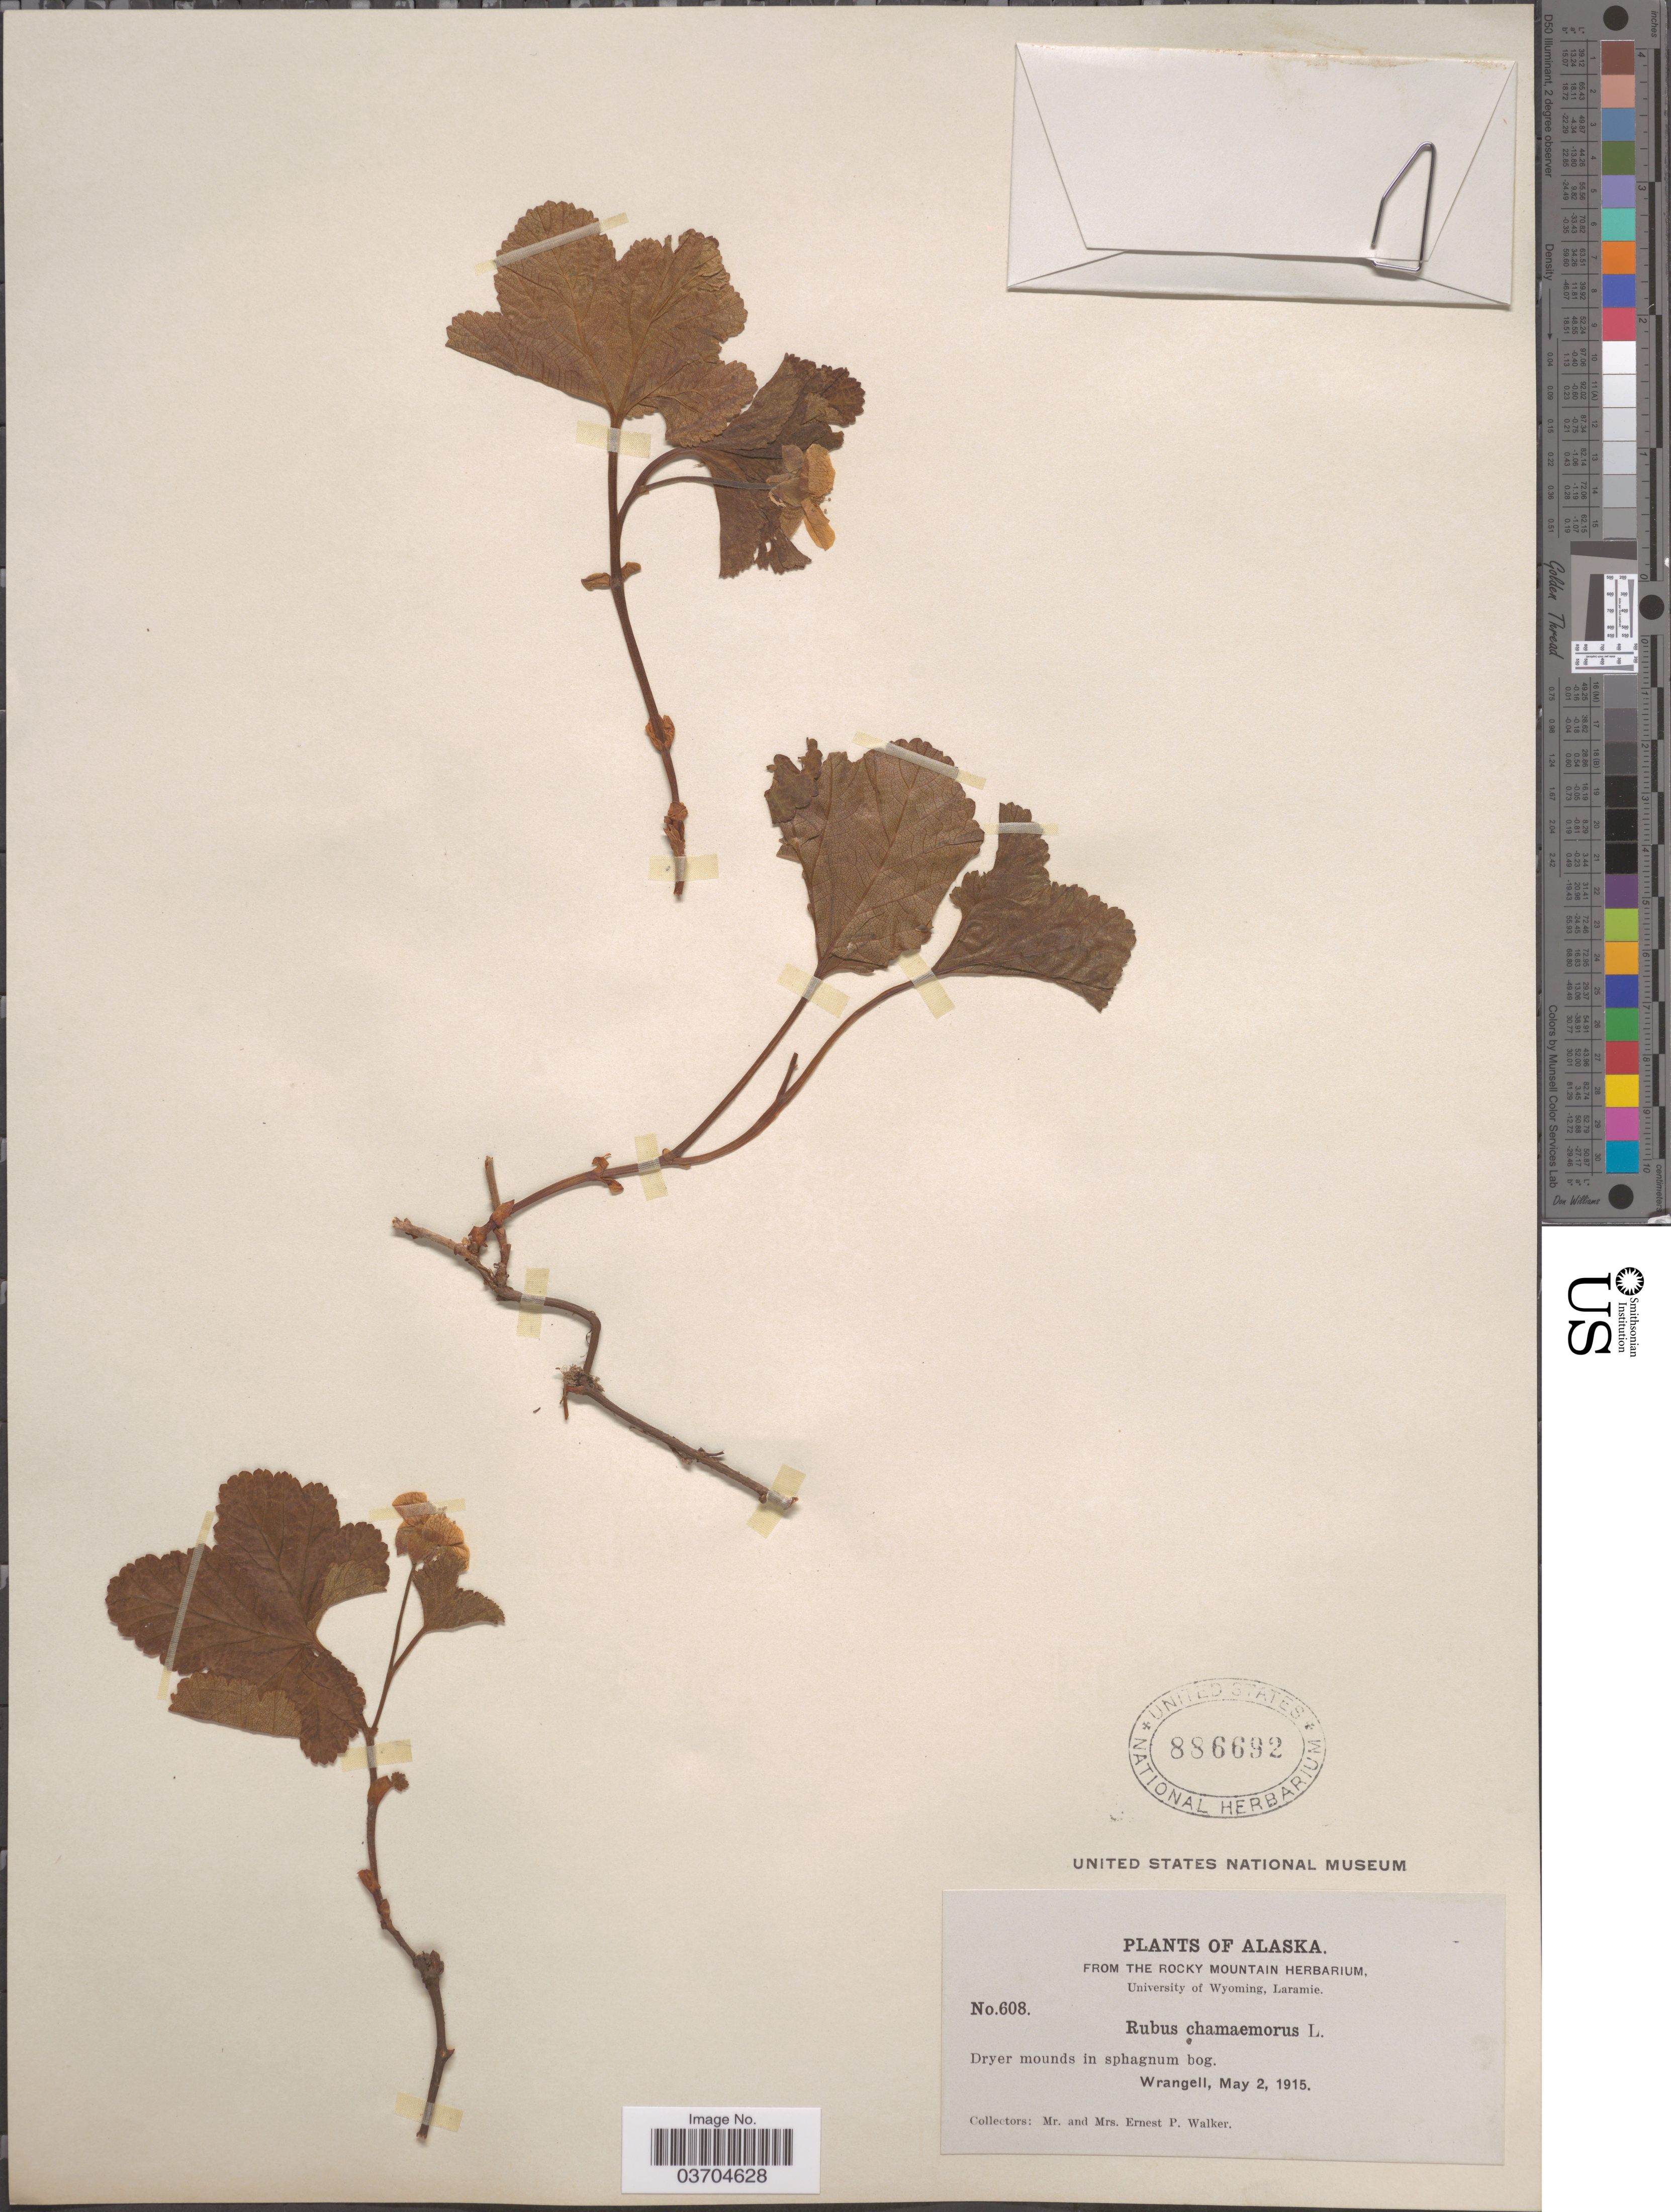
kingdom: Plantae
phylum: Tracheophyta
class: Magnoliopsida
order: Rosales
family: Rosaceae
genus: Rubus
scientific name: Rubus chamaemorus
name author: L.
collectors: E. P. Walker & E. Walker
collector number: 608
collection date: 1915-05-02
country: United States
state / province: Alaska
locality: Wrangell.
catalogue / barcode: US 886692